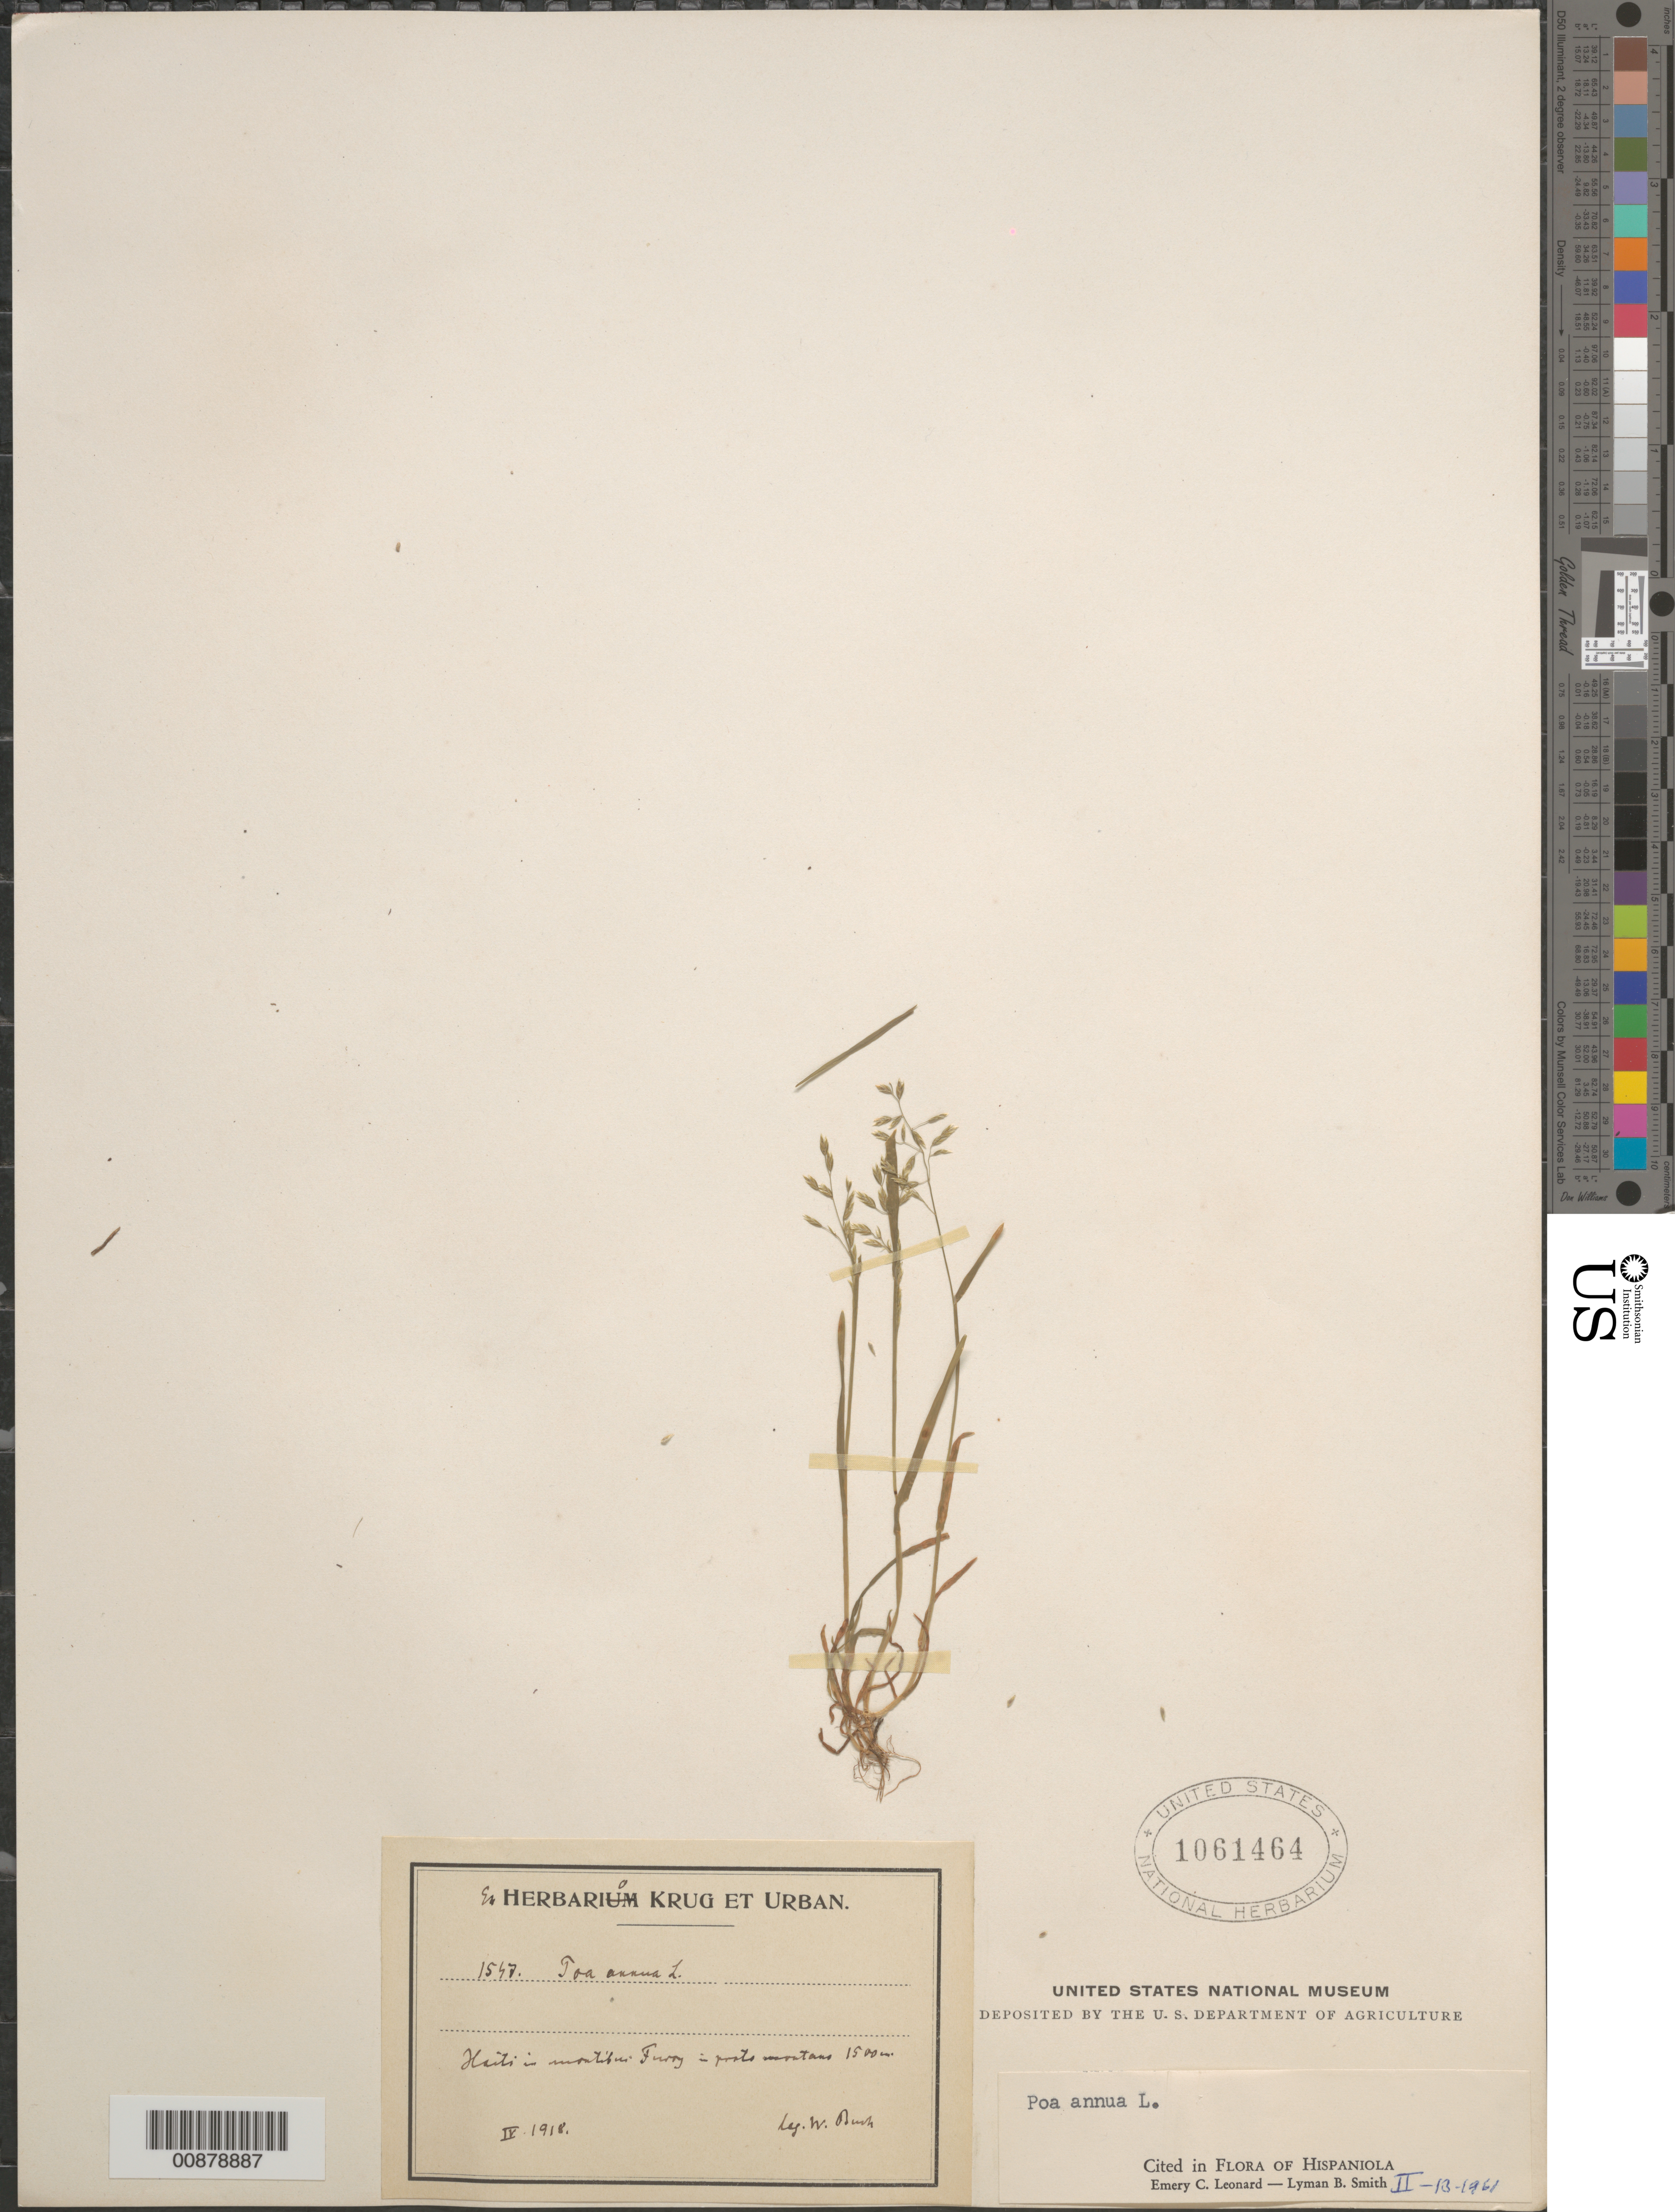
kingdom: Plantae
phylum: Tracheophyta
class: Liliopsida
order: Poales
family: Poaceae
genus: Poa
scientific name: Poa annua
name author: L.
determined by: Leonard, E. C.; Smith, L. B.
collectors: W. Buch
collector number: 1547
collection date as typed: Apr 1918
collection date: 1918-04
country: Haiti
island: Hispaniola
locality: In montibus Furcy.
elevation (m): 1500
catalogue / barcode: US 1061464